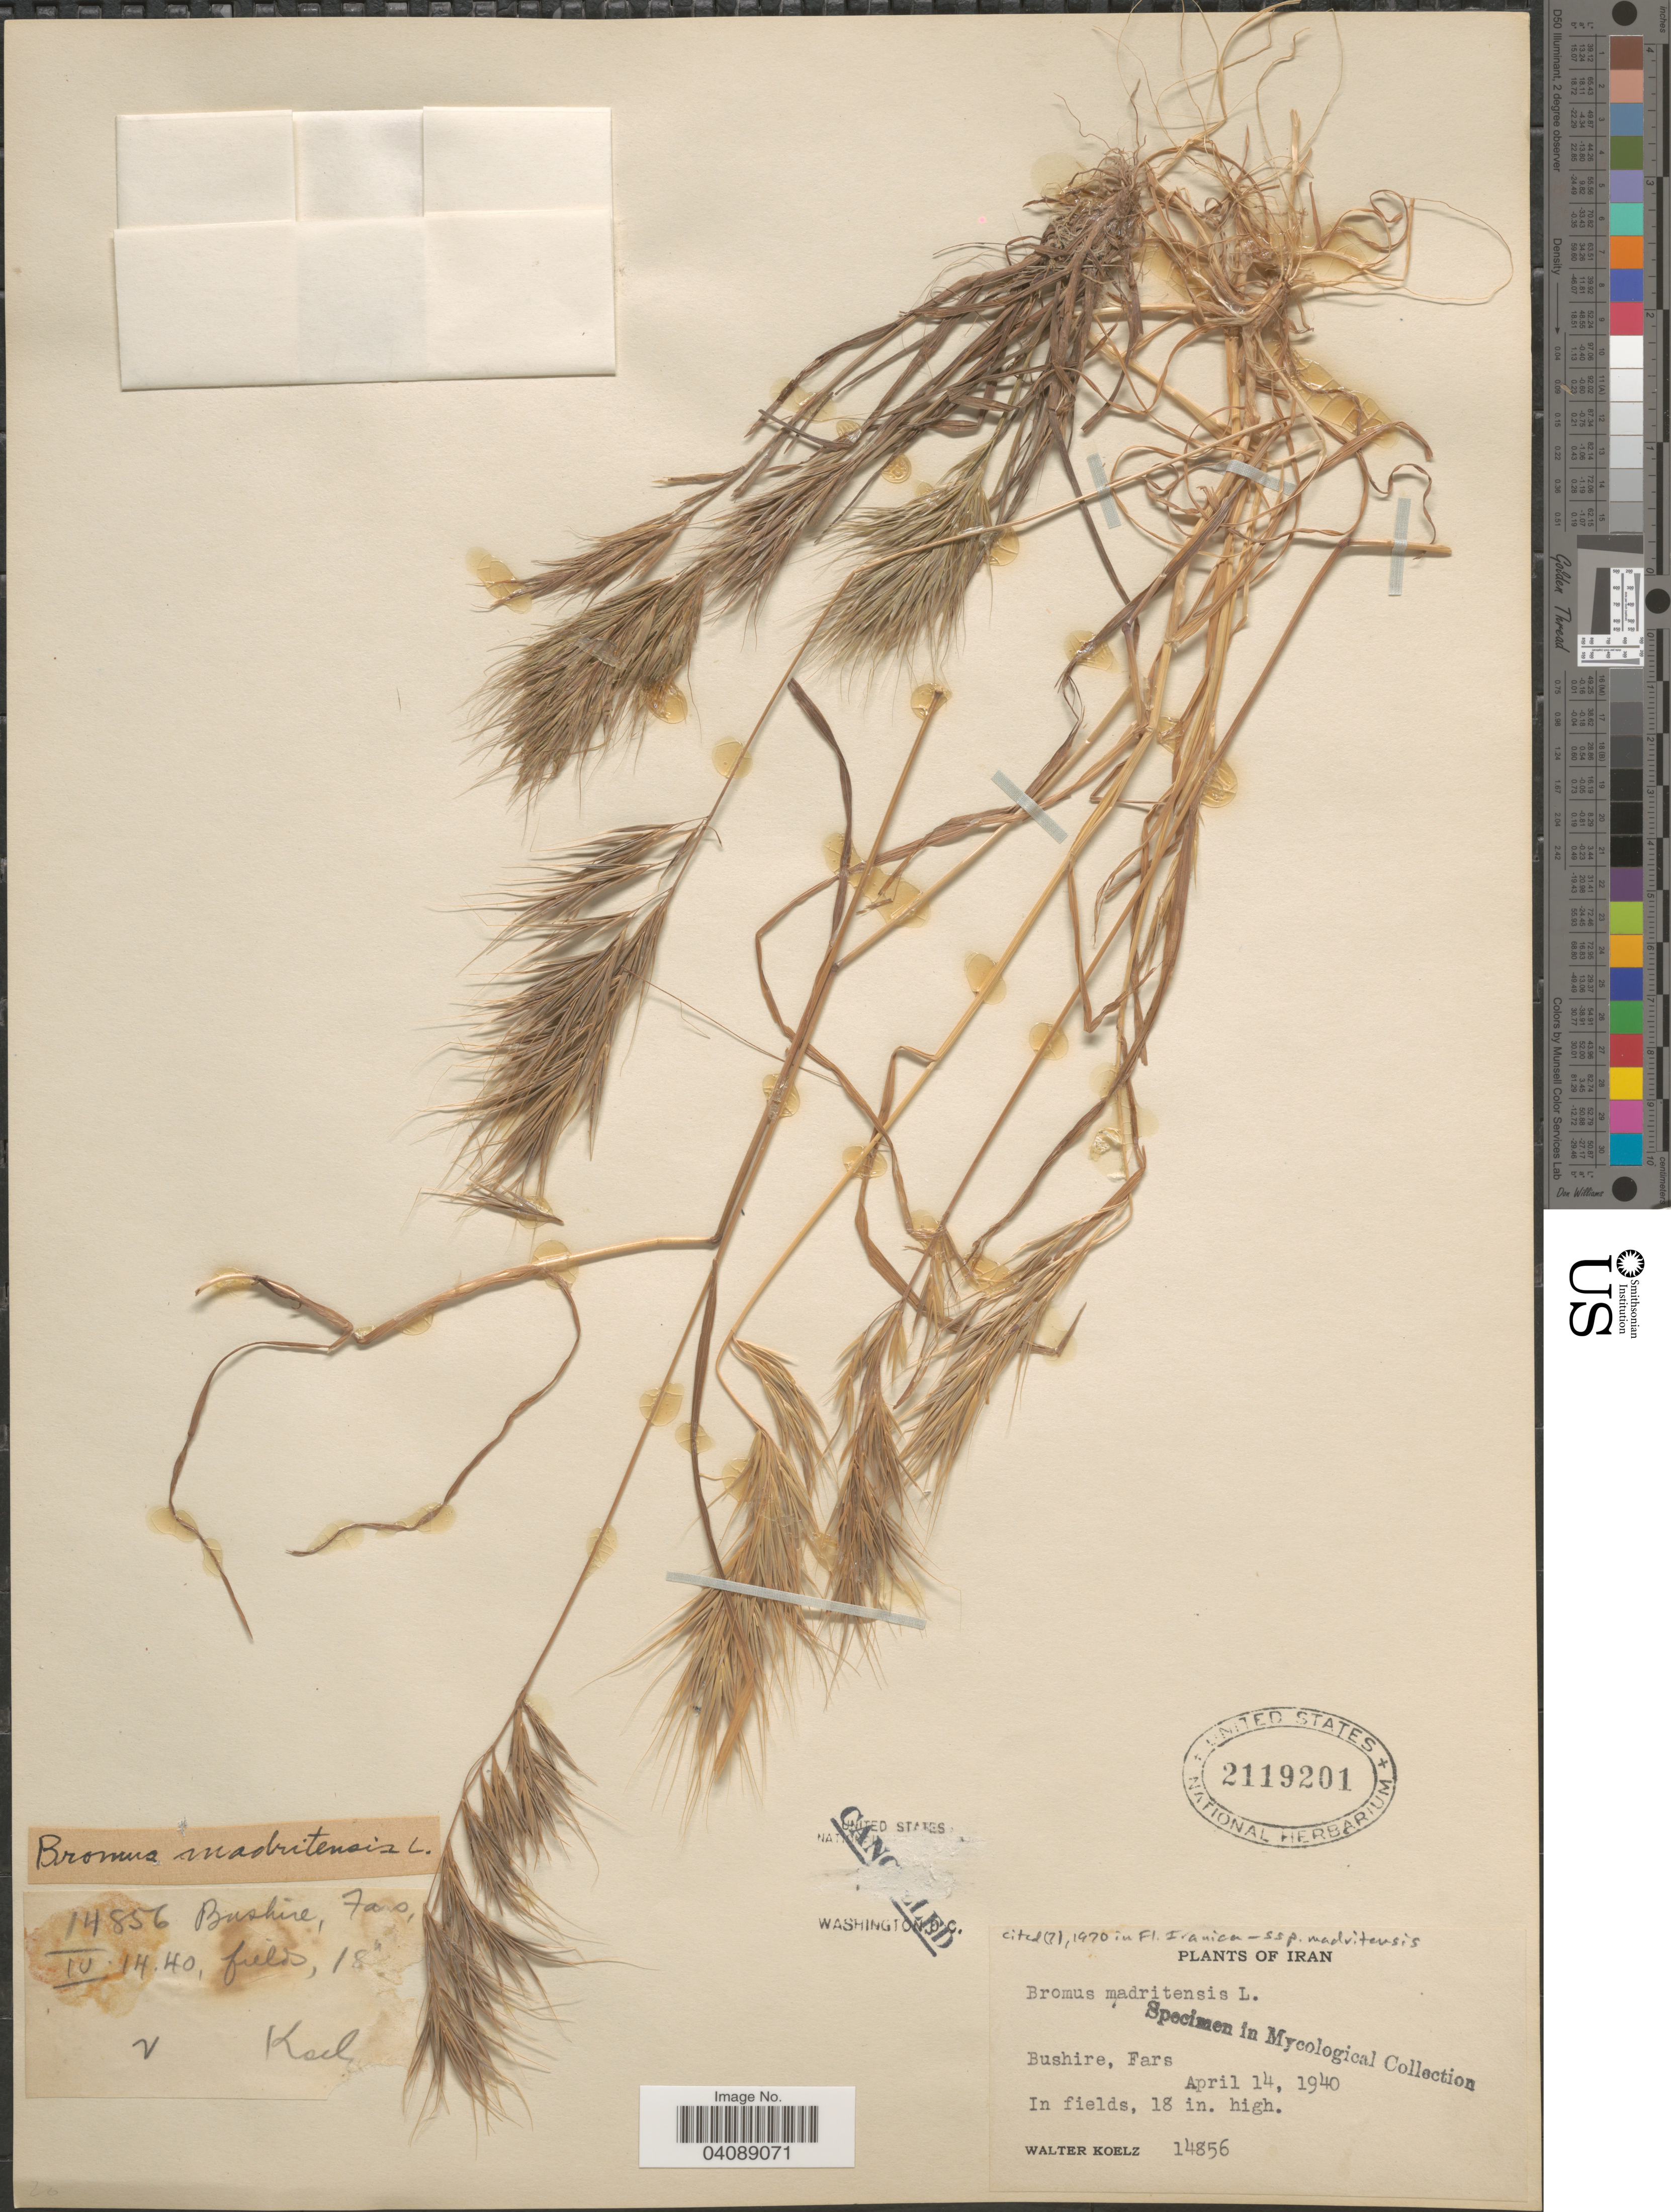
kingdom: Plantae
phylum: Tracheophyta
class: Liliopsida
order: Poales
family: Poaceae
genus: Bromus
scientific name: Bromus madritensis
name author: L.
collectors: W. N. Koelz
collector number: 14856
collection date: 1940-04-14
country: Iran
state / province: Fars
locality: Bushire.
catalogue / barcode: US 2119201